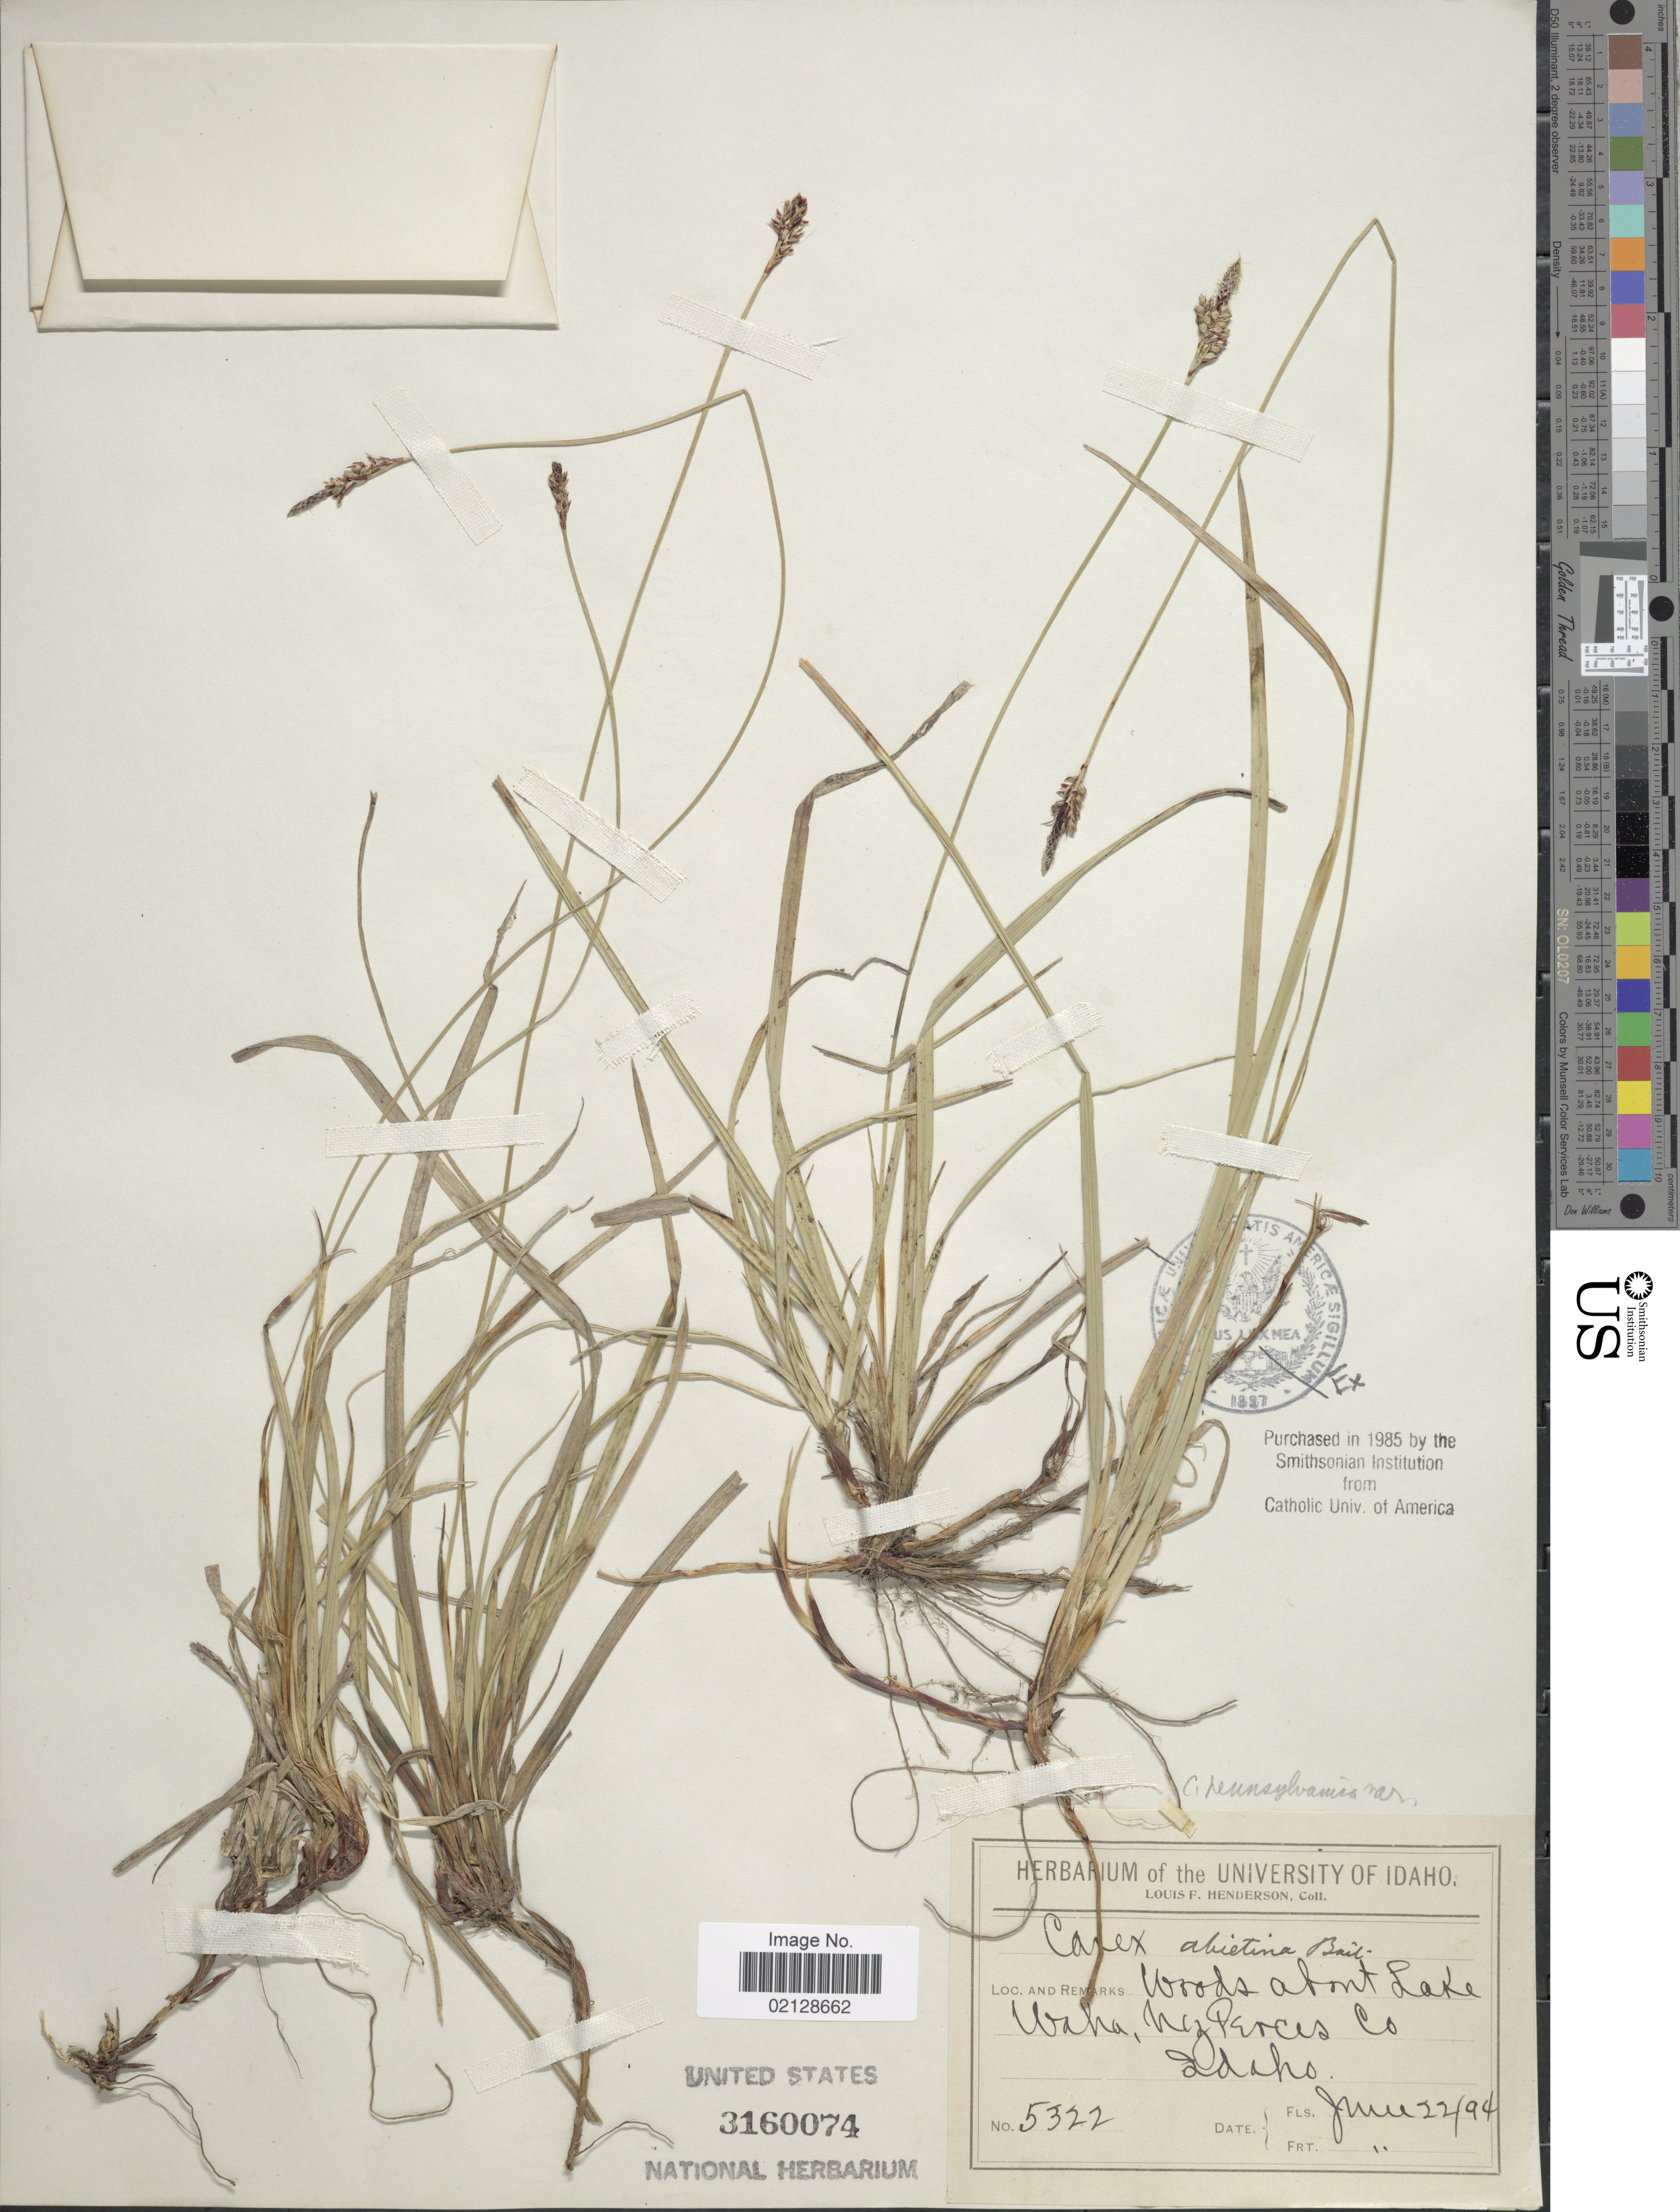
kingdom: Plantae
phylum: Tracheophyta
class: Liliopsida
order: Poales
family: Cyperaceae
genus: Carex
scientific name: Carex pensylvanica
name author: Lam.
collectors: L. Henderson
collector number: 5322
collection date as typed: Transcribed d/m/y: 22/6/94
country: United States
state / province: Idaho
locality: Woods above Lake Waha, Nez Perces Co.,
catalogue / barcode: US 3160074